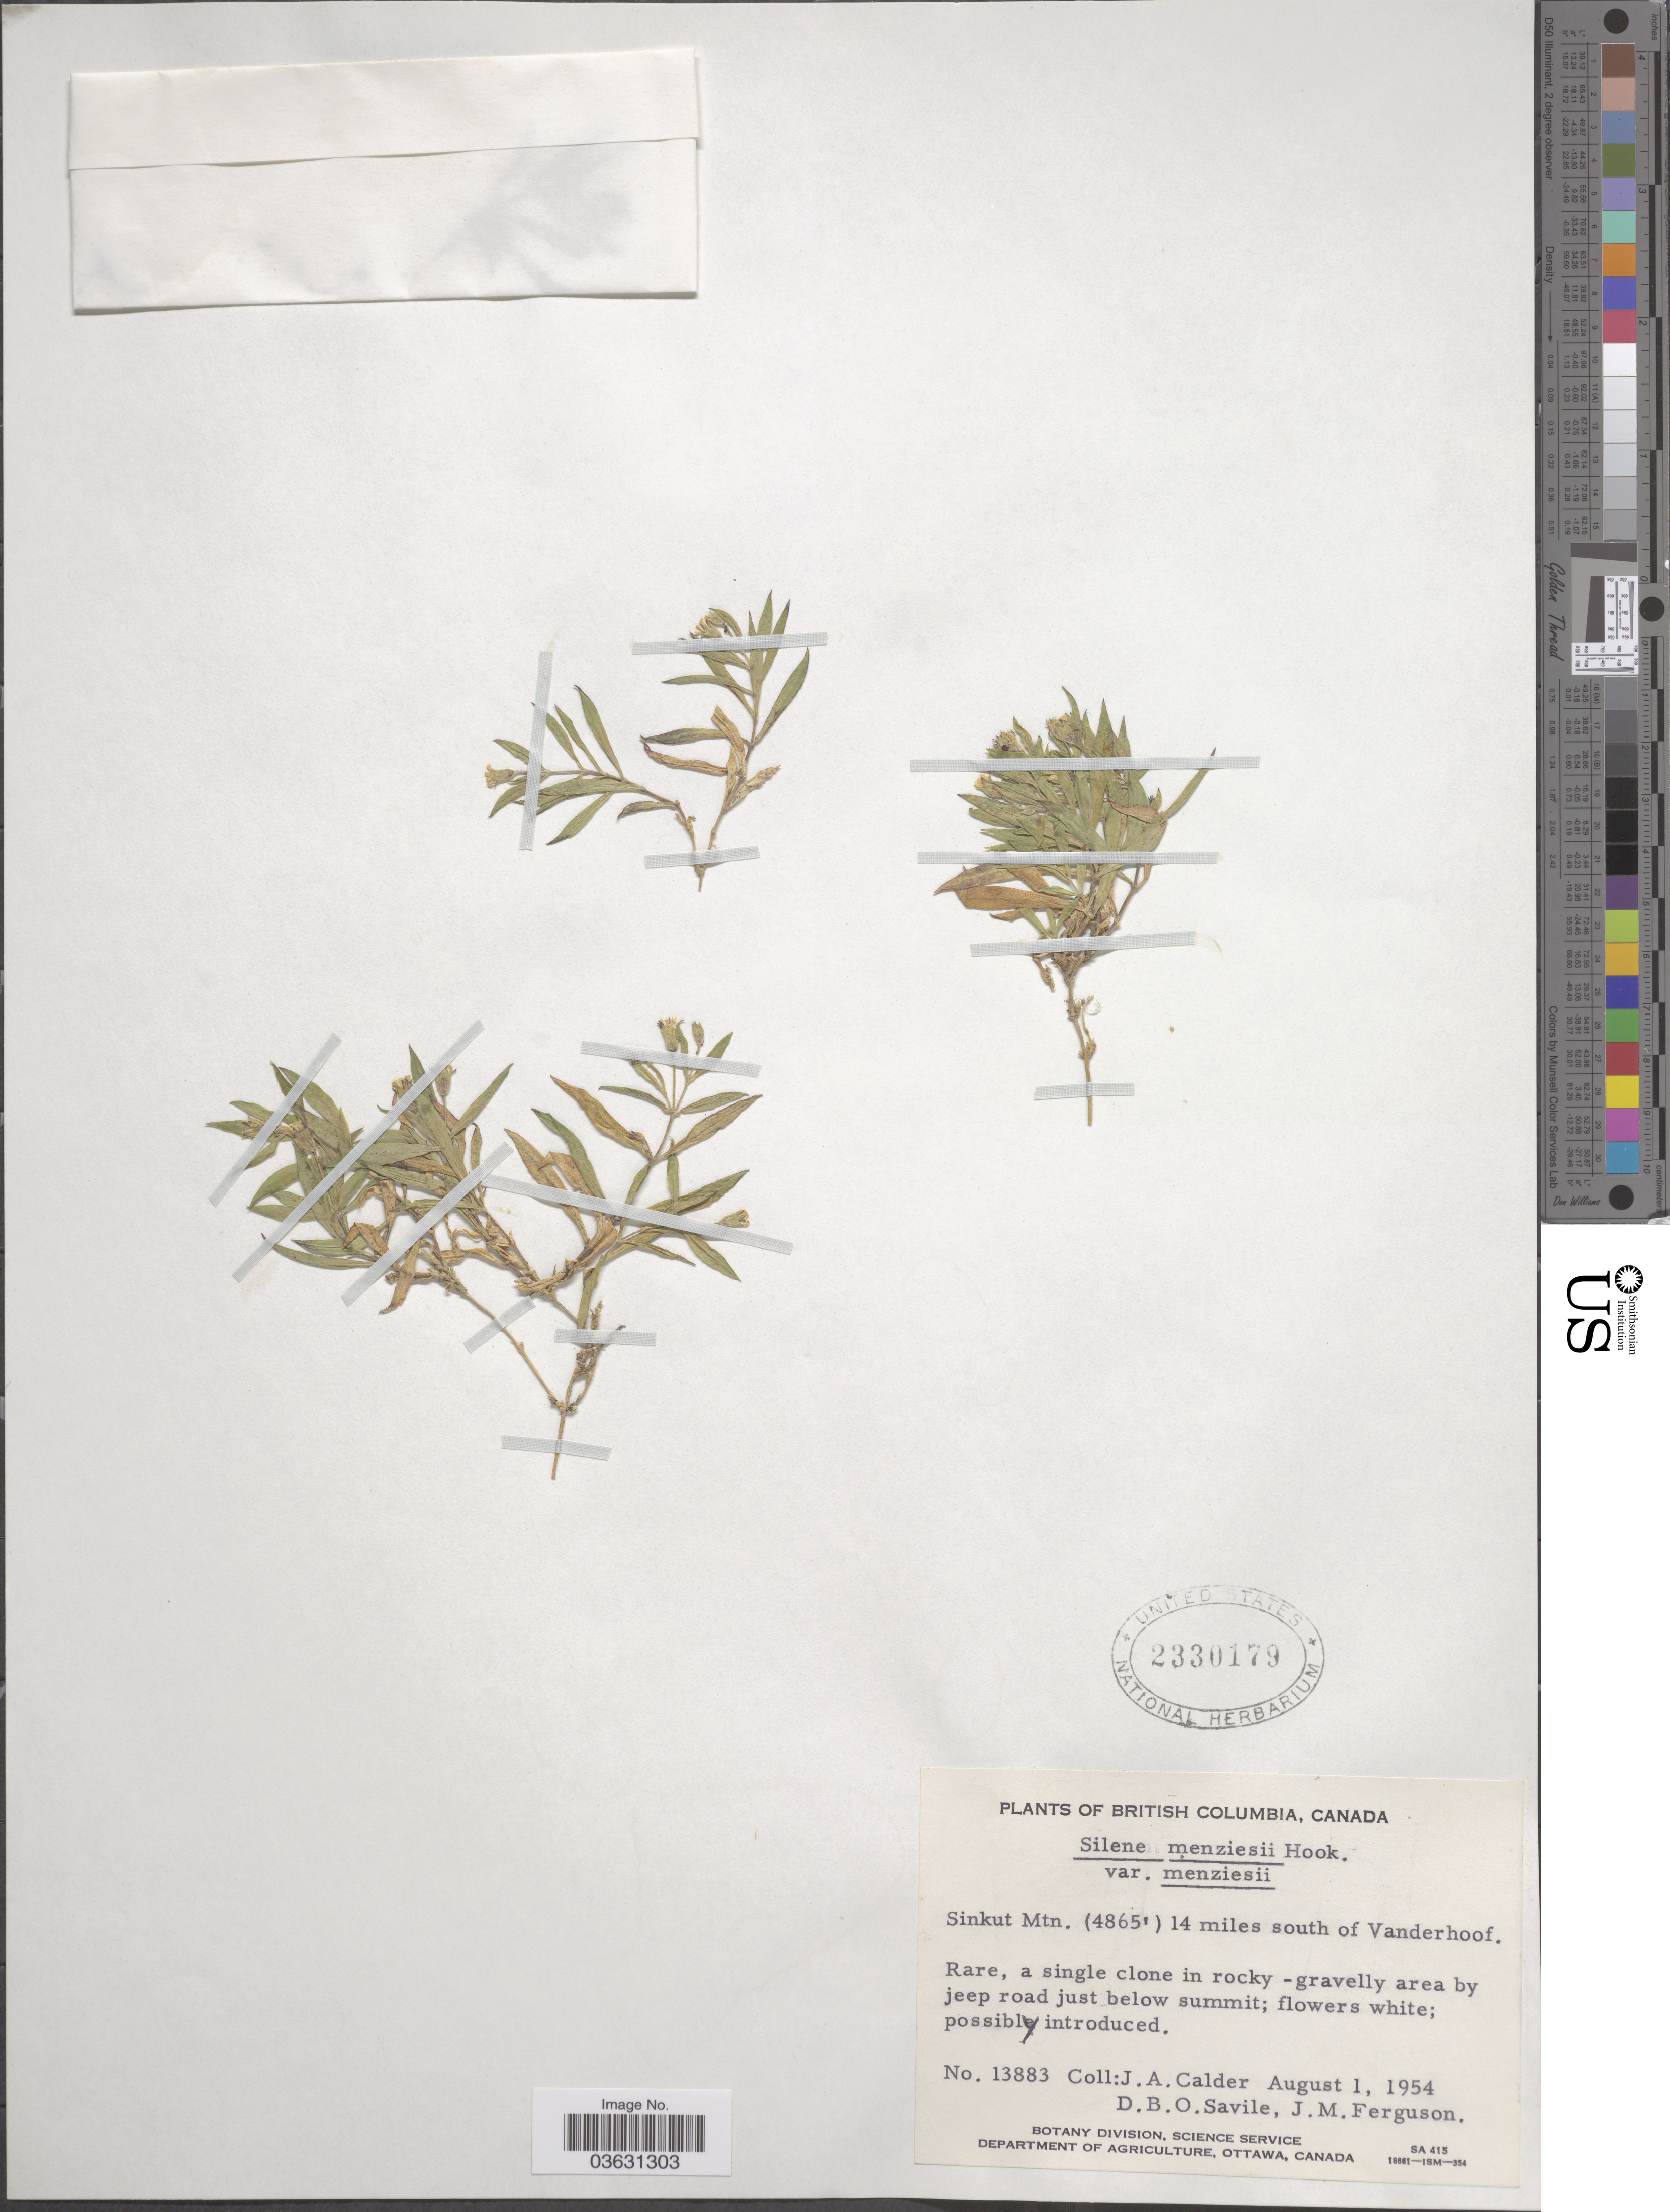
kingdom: Plantae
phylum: Tracheophyta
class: Magnoliopsida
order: Caryophyllales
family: Caryophyllaceae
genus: Silene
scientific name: Silene menziesii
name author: Hook.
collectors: J. A. Calder, D. Savile & J. M. Ferguson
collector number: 13883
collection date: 1954-08-01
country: Canada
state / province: British Columbia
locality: Sinkut Mtn. 14 miles south of Vanderhoof.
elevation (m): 1483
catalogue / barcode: US 2330179